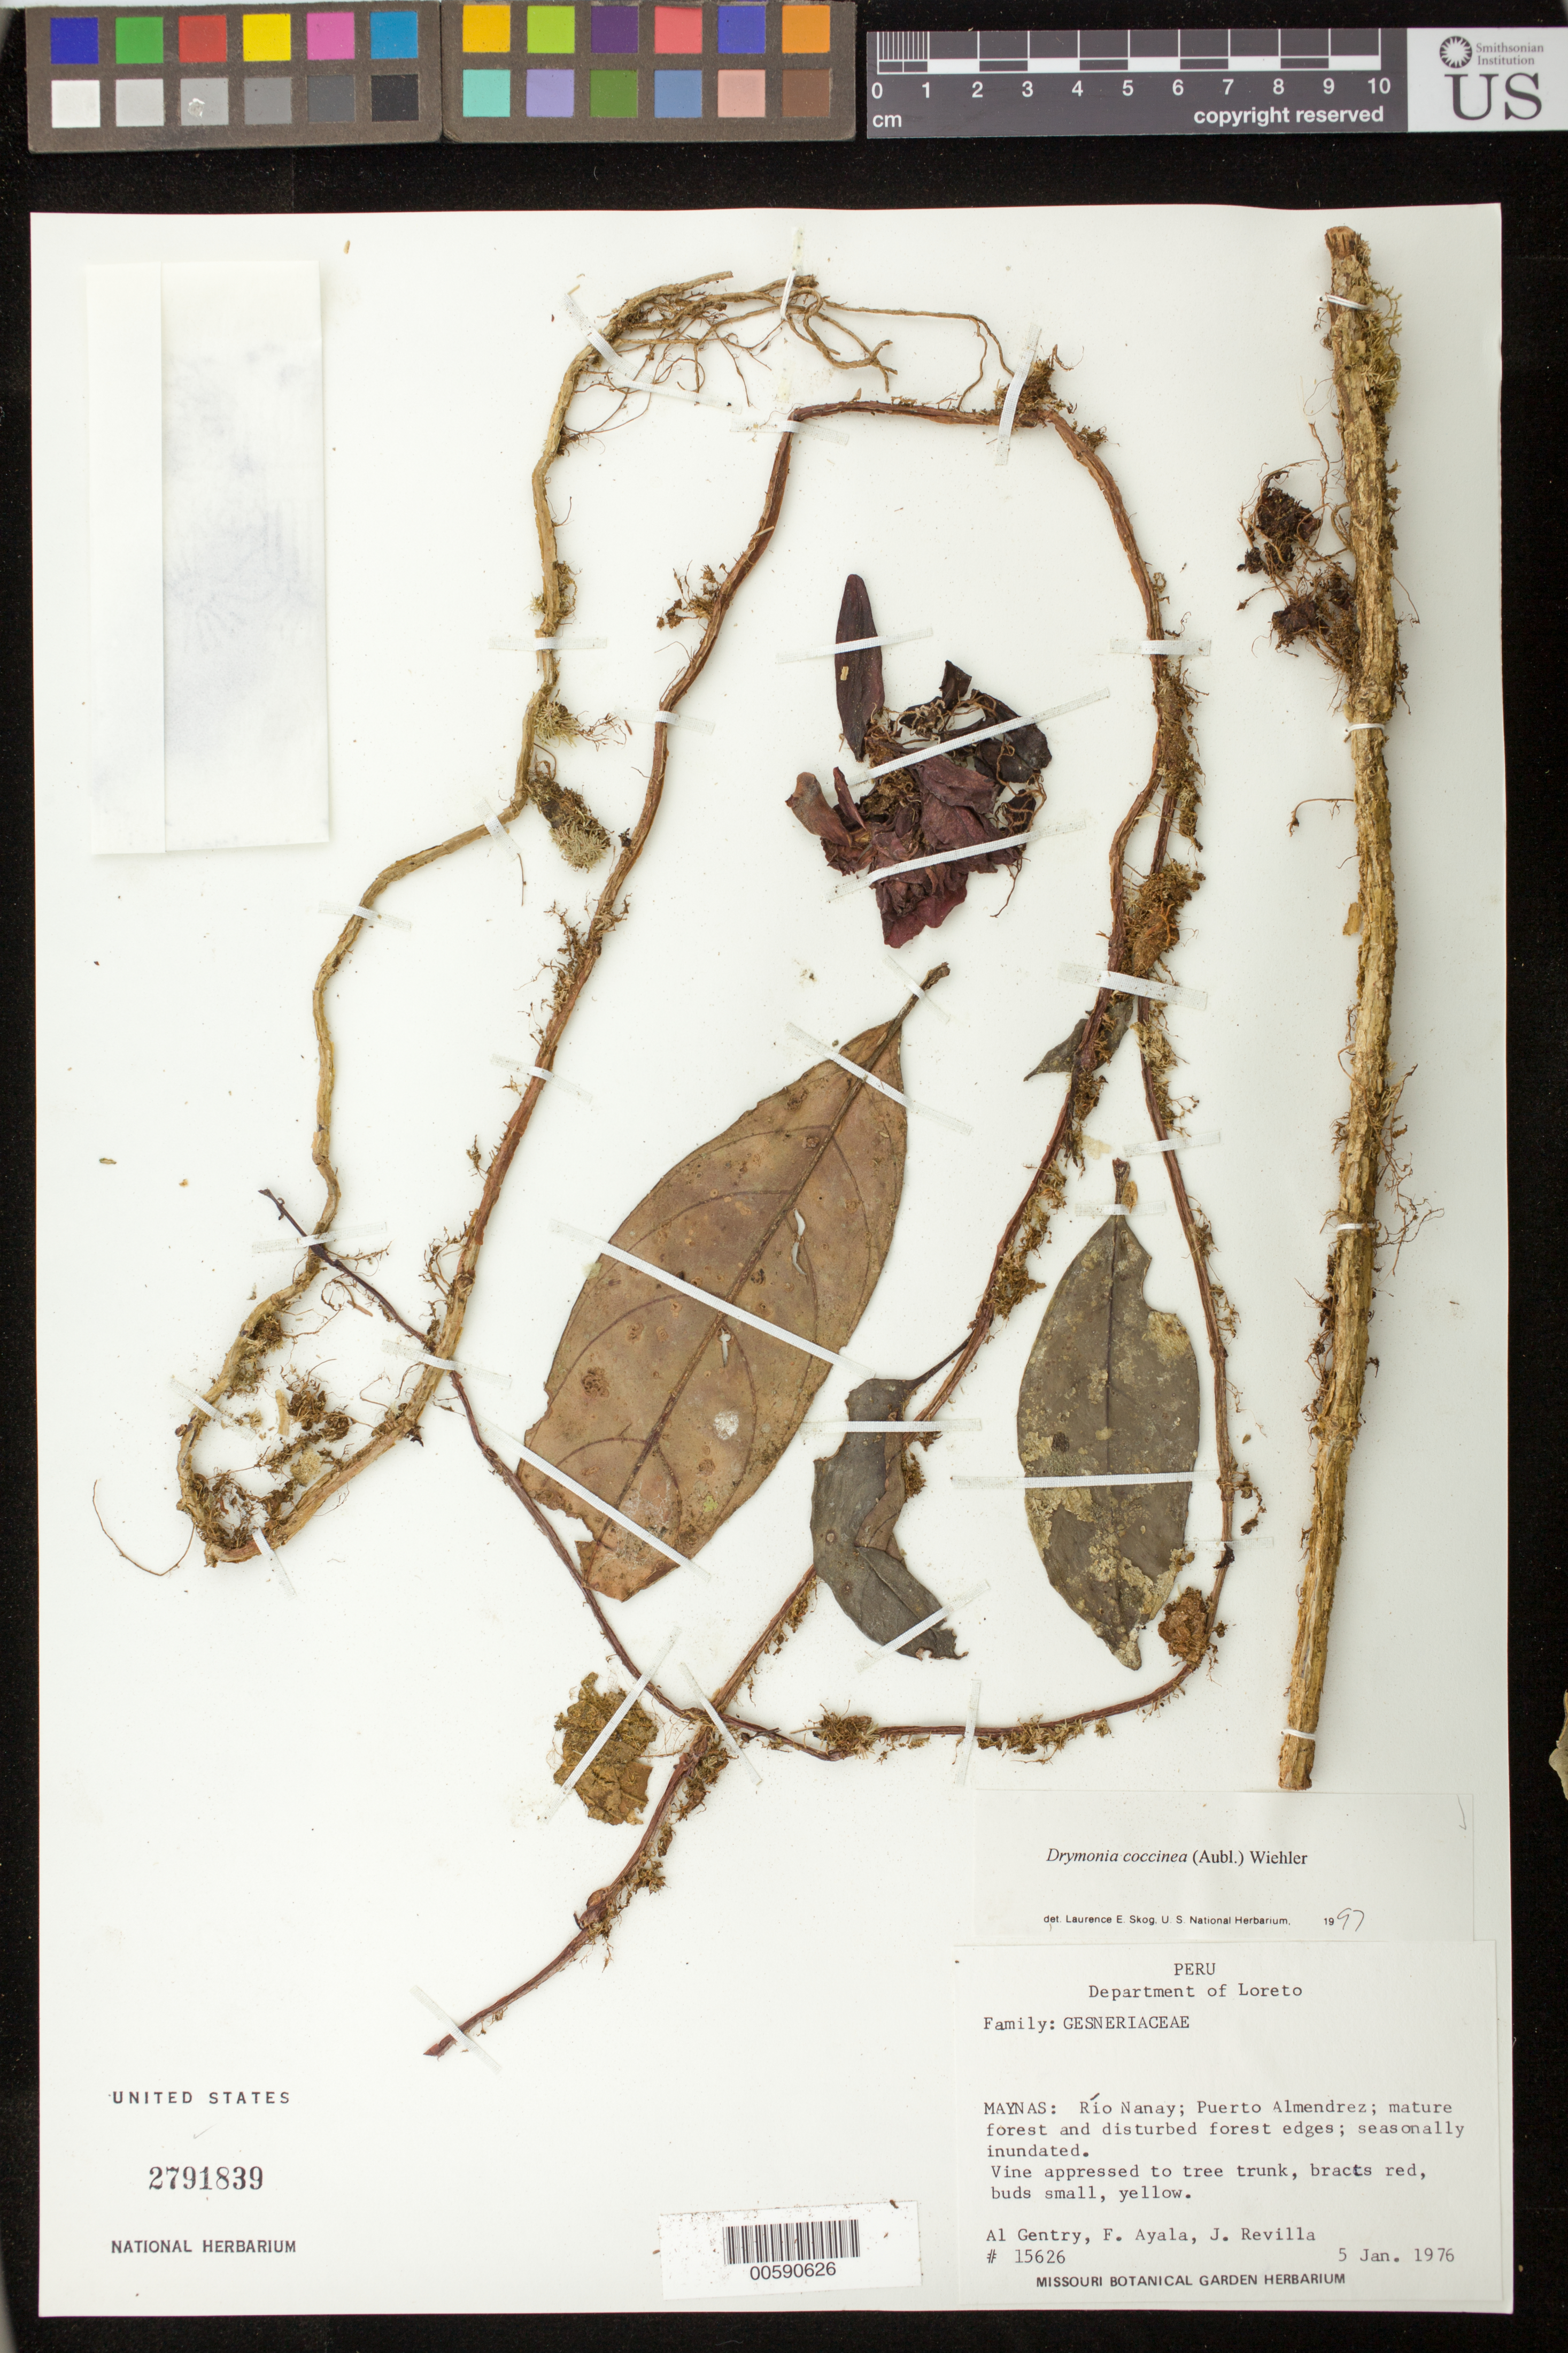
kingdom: Plantae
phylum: Tracheophyta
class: Magnoliopsida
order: Lamiales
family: Gesneriaceae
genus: Drymonia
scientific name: Drymonia coccinea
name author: (Aubl.) Wiehler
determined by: Skog, Laurence E.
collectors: A. H. Gentry, F. Ayala F. & J. Revilla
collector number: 15626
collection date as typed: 05 Jan 1976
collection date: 1976-01-05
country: Peru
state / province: Loreto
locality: Maynas; Río Nanay, Puerto Almendrez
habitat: Mature forest and disturbed forest edges; seasonally inundated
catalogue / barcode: US 2791839